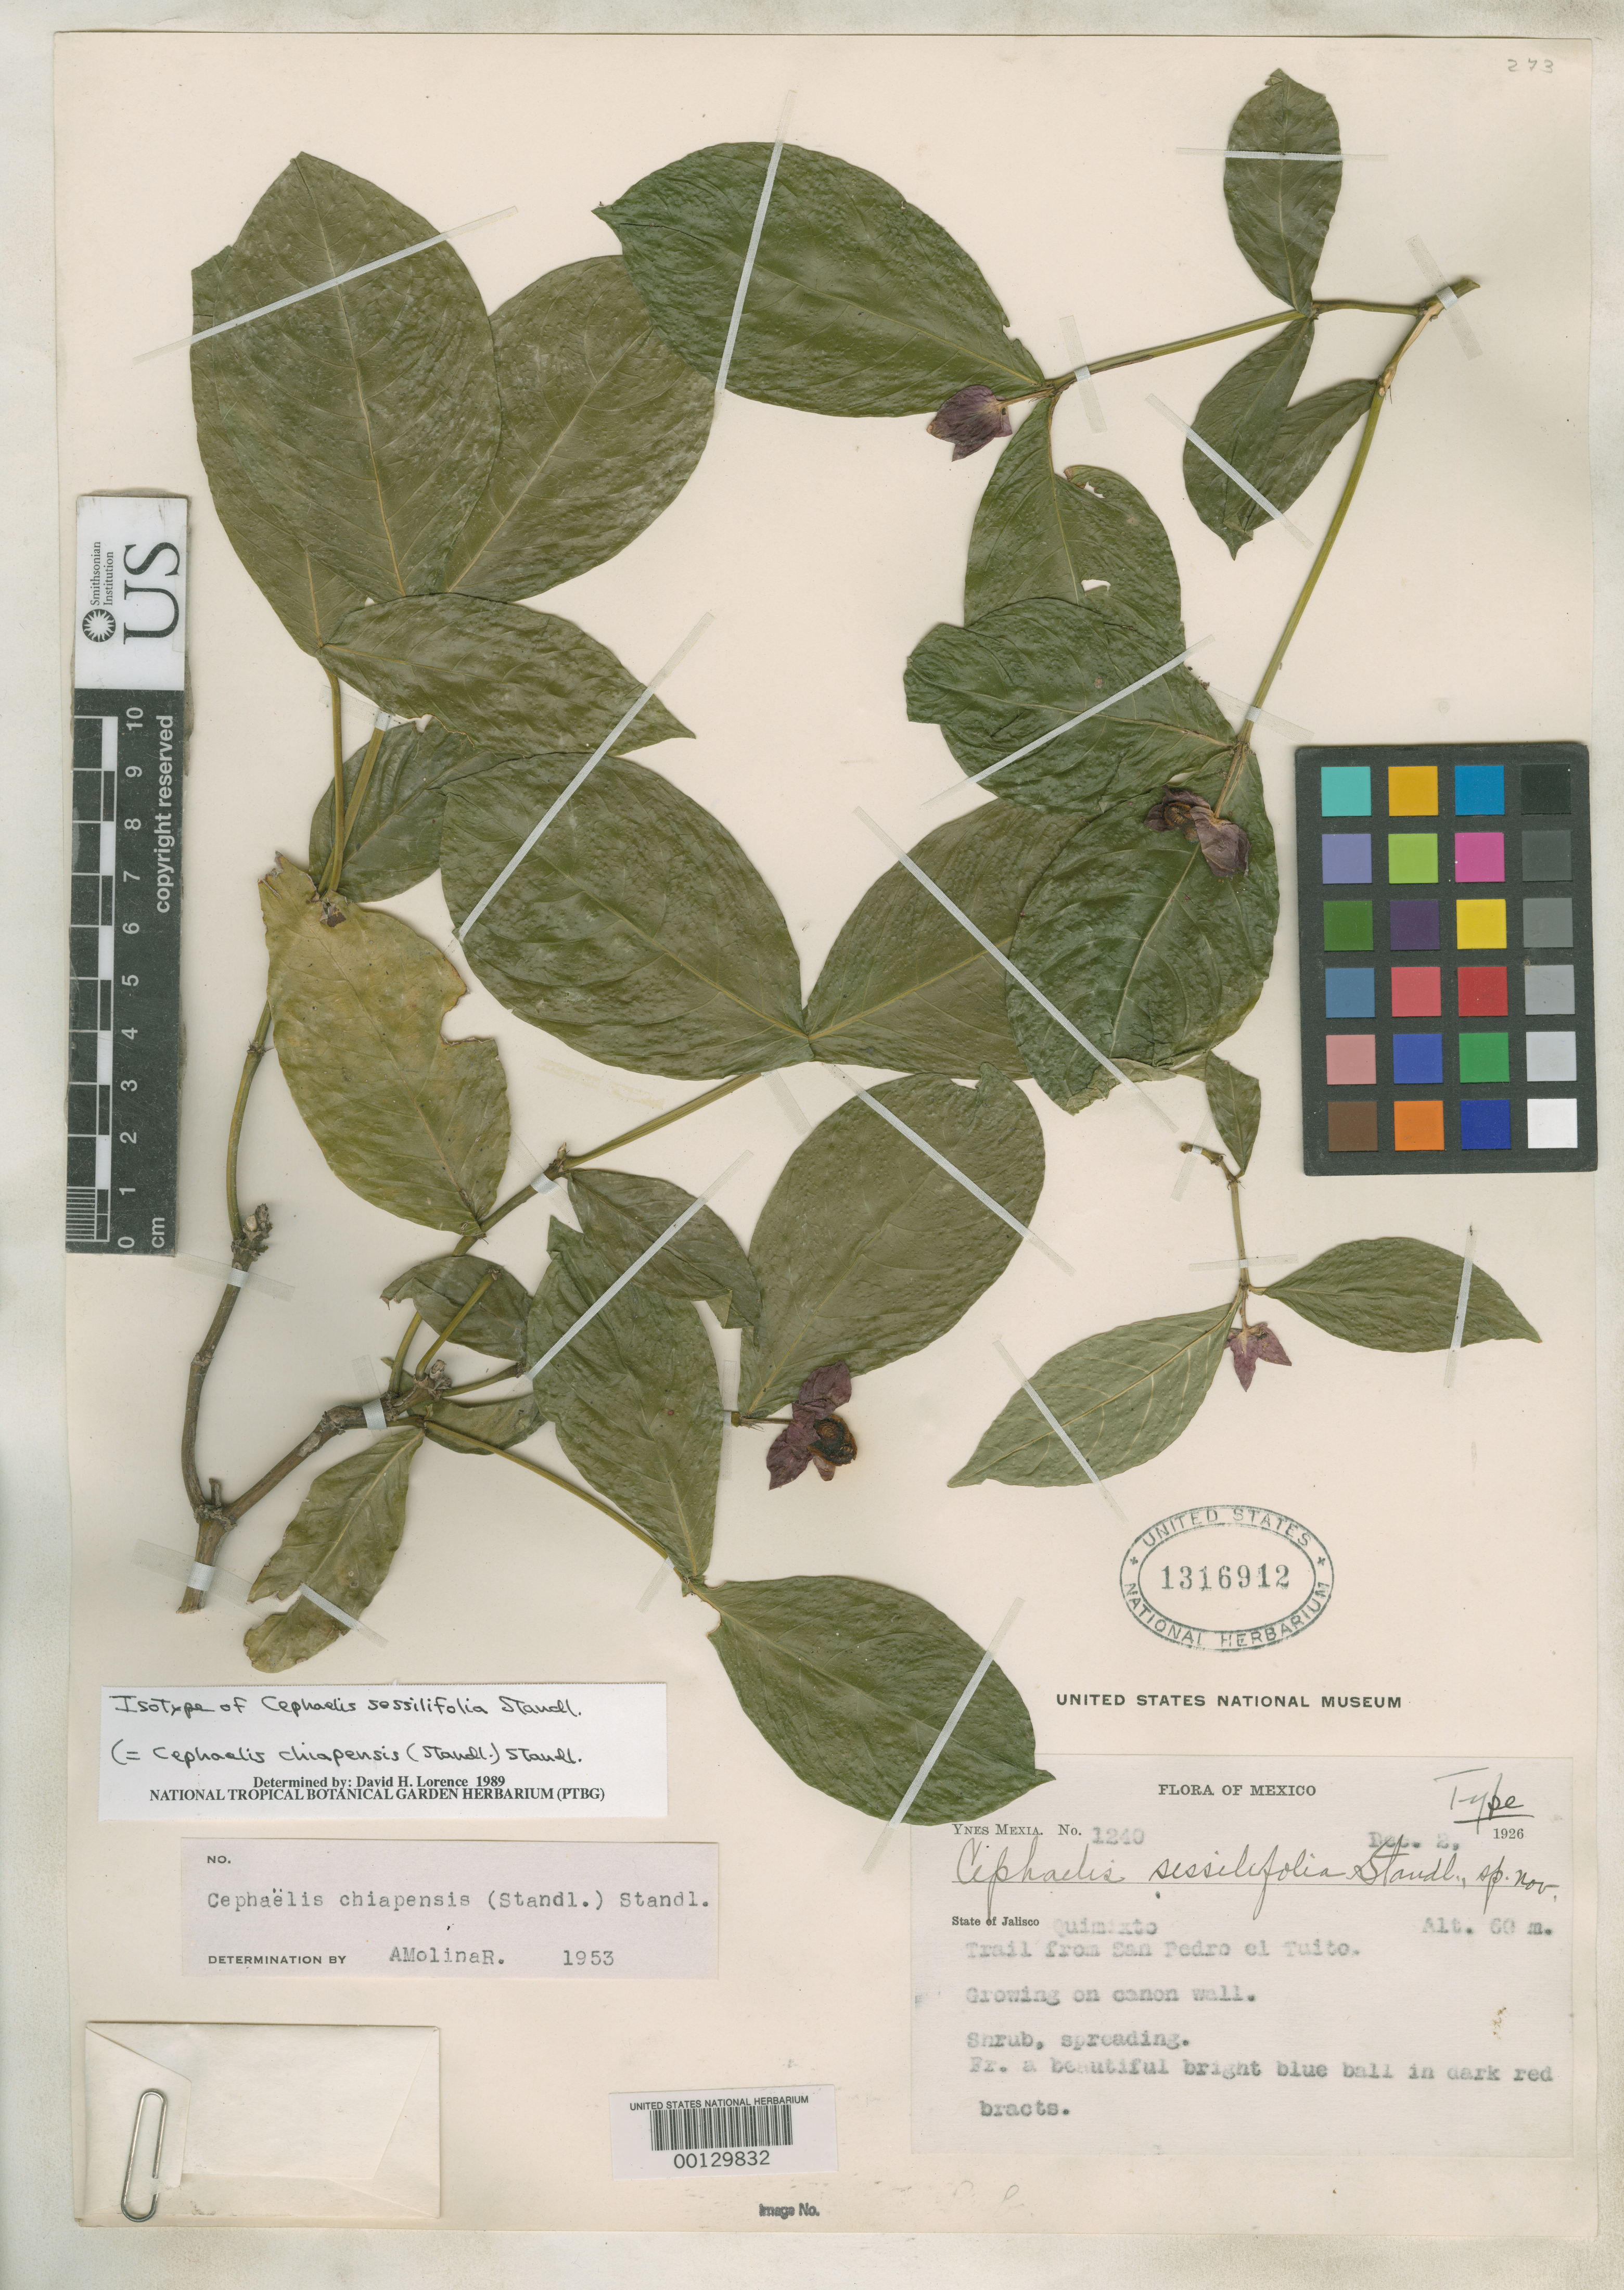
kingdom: Plantae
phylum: Tracheophyta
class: Magnoliopsida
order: Gentianales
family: Rubiaceae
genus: Cephaelis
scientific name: Cephaelis sessilifolia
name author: Standl.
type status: Isotype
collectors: Y. Mexia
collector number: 1240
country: Mexico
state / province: Jalisco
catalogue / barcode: US 1316912